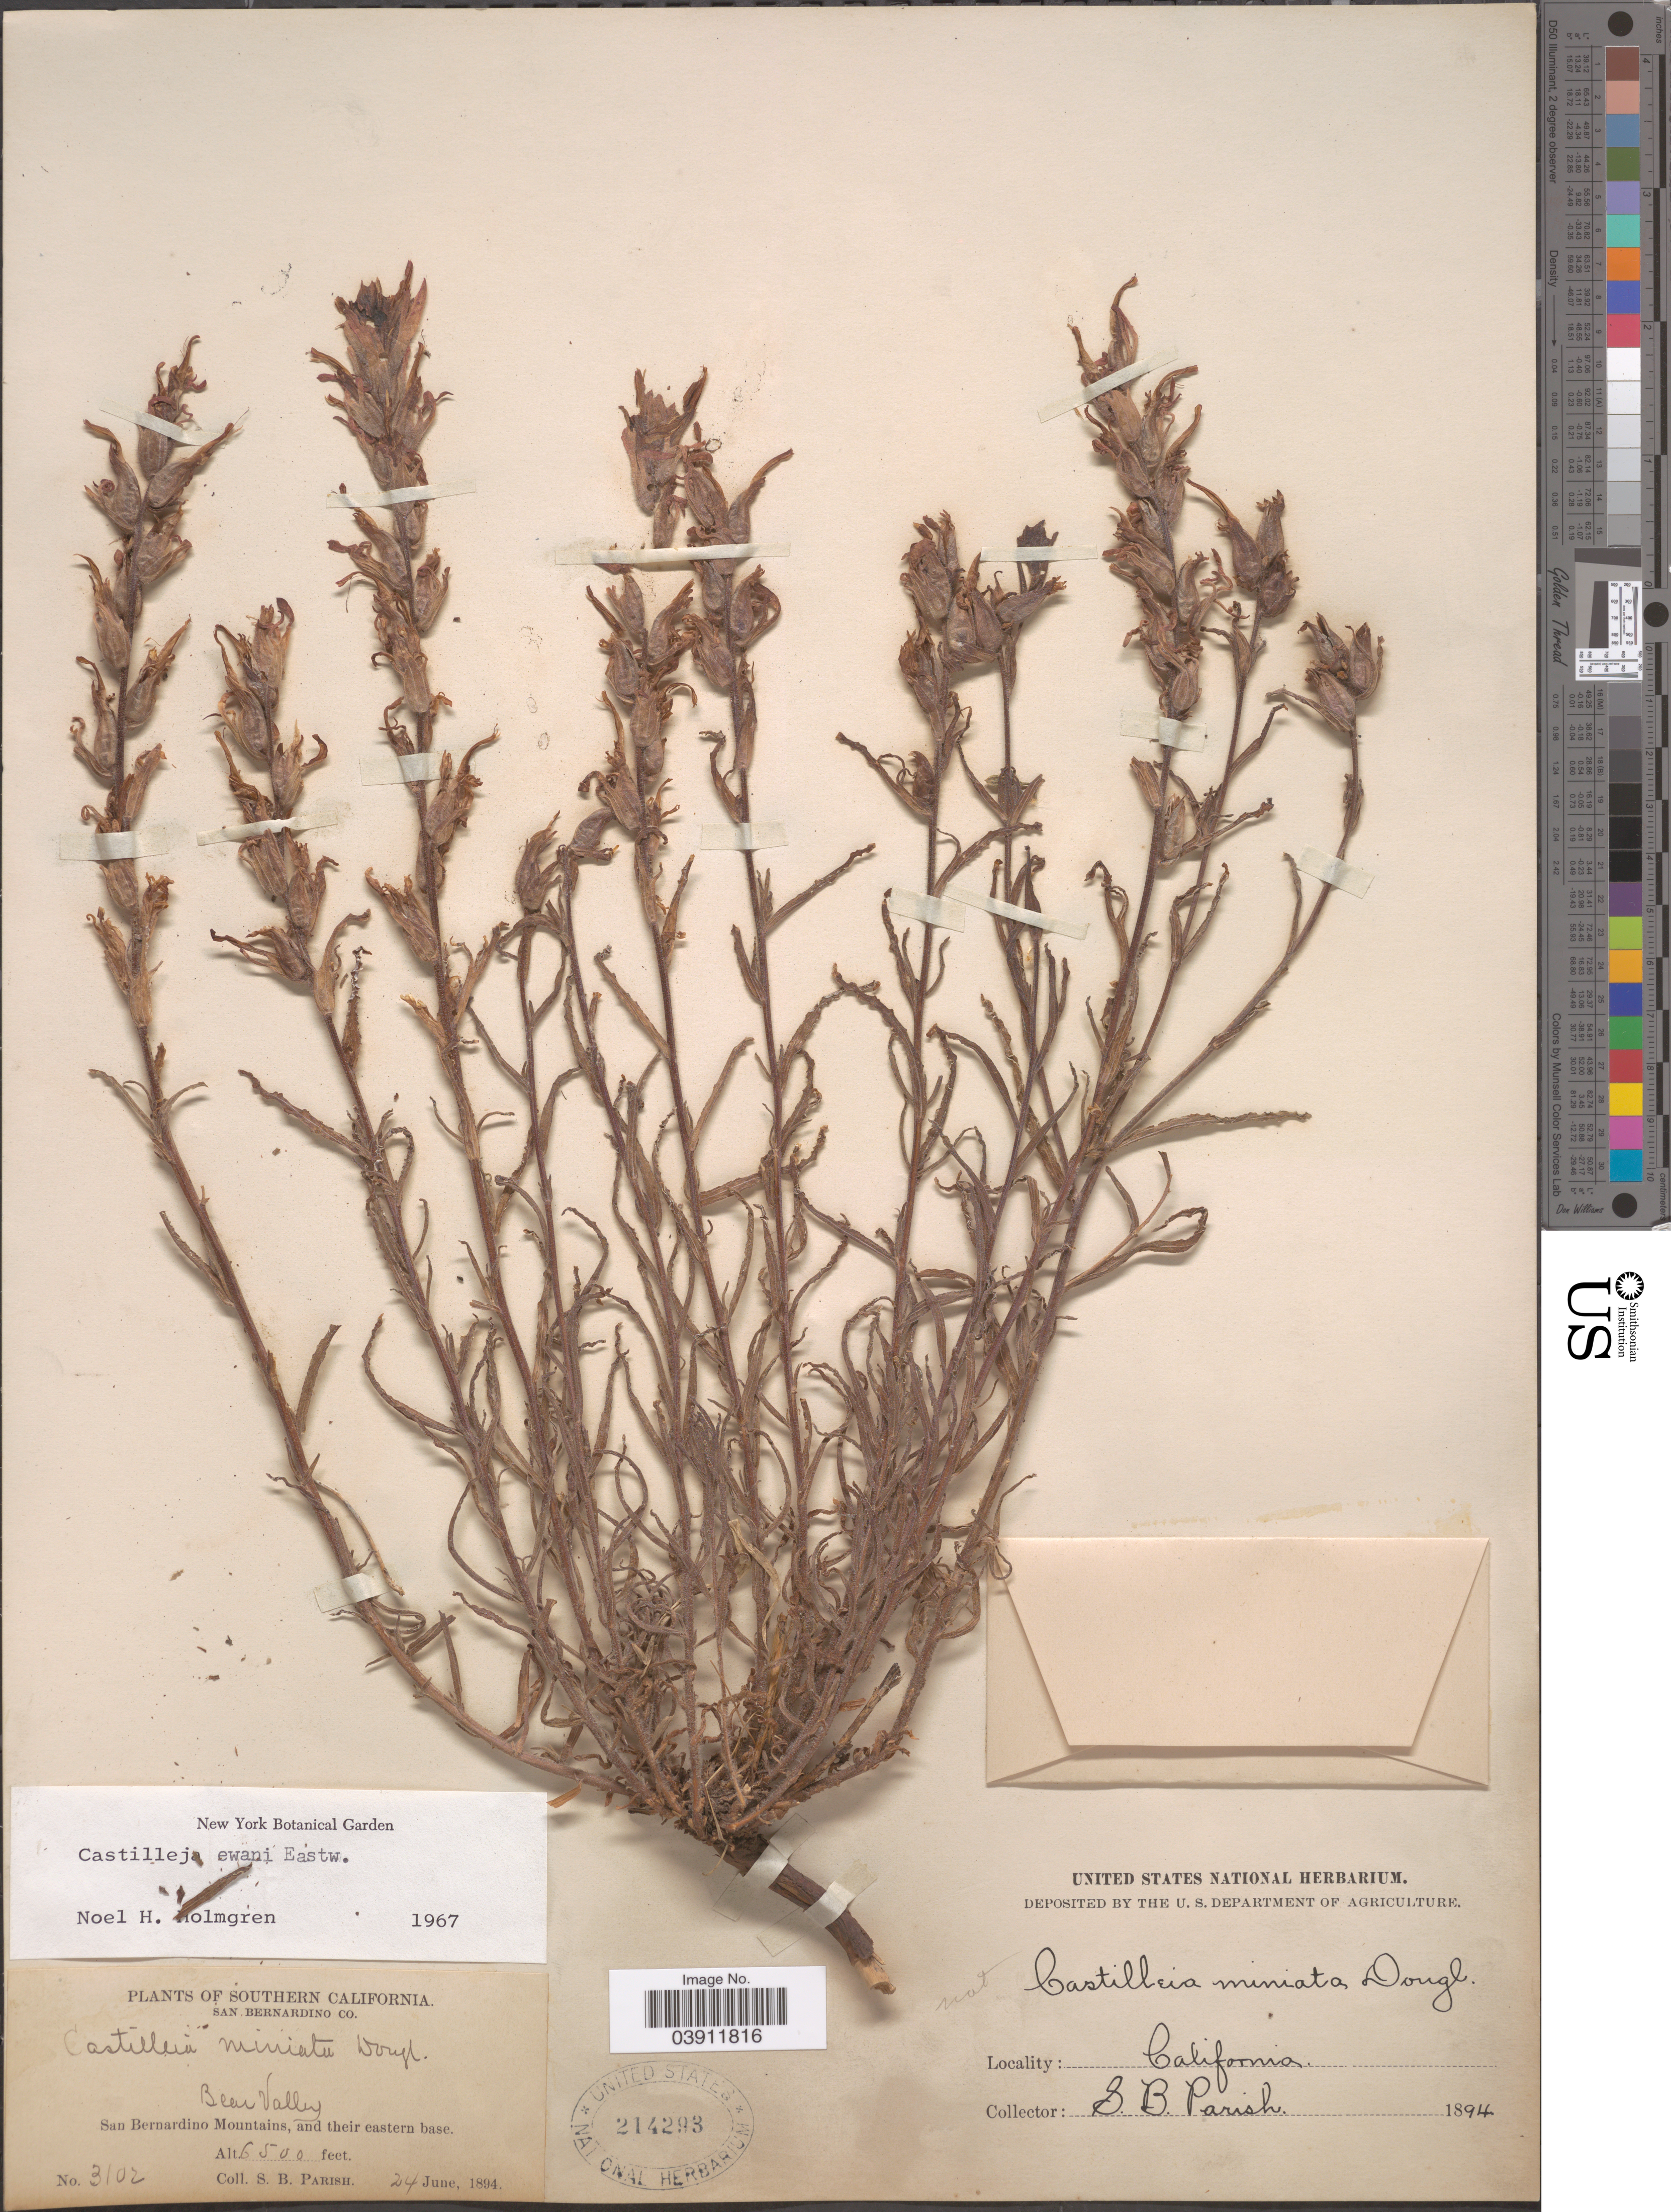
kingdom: Plantae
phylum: Tracheophyta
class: Magnoliopsida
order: Lamiales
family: Orobanchaceae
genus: Castilleja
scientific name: Castilleja ewani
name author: Eastw.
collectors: S. B. Parish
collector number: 3102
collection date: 1894-06-24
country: United States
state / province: California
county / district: San Bernardino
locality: Southern California. San Bernardino Co. Bear Valley. San Bernardino Mountains, and their eastern base.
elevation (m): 1981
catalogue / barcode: US 214293